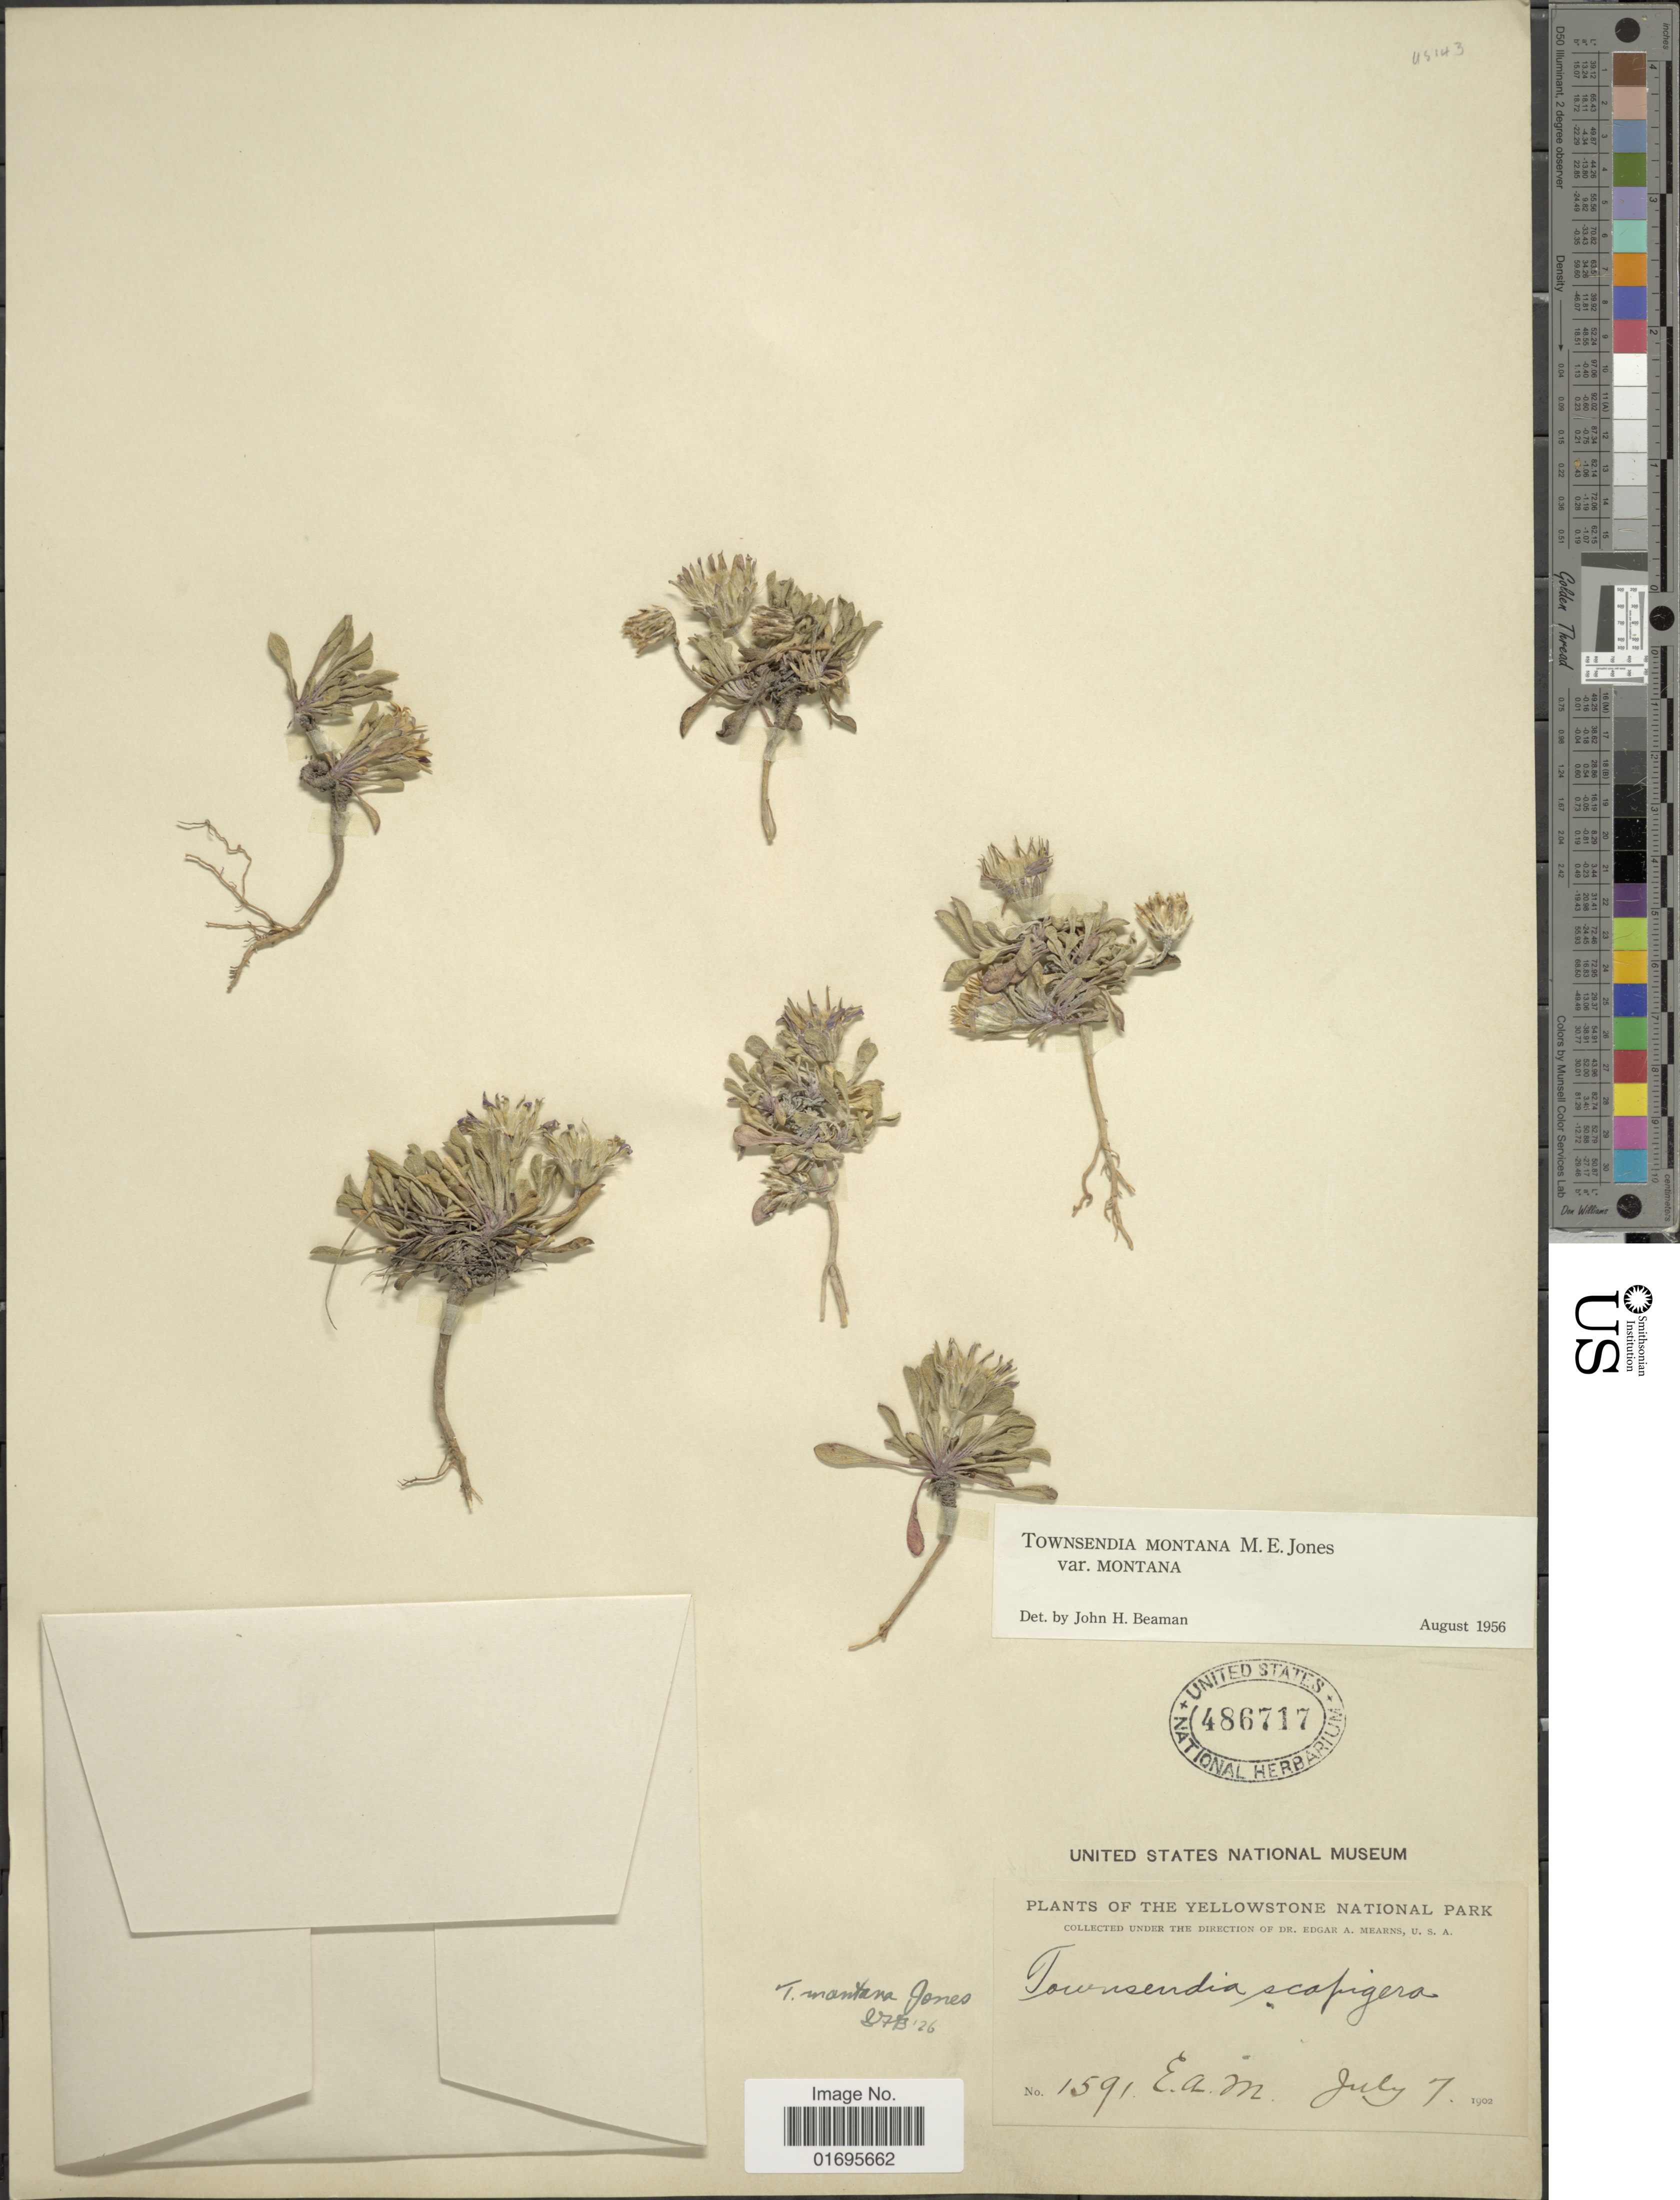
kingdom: Plantae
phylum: Tracheophyta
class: Magnoliopsida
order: Asterales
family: Asteraceae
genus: Townsendia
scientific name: Townsendia montana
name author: M.E. Jones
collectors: E. A. Mearns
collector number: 1591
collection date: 1902-07-07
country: United States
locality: Yellowstone National Park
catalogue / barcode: US 486717